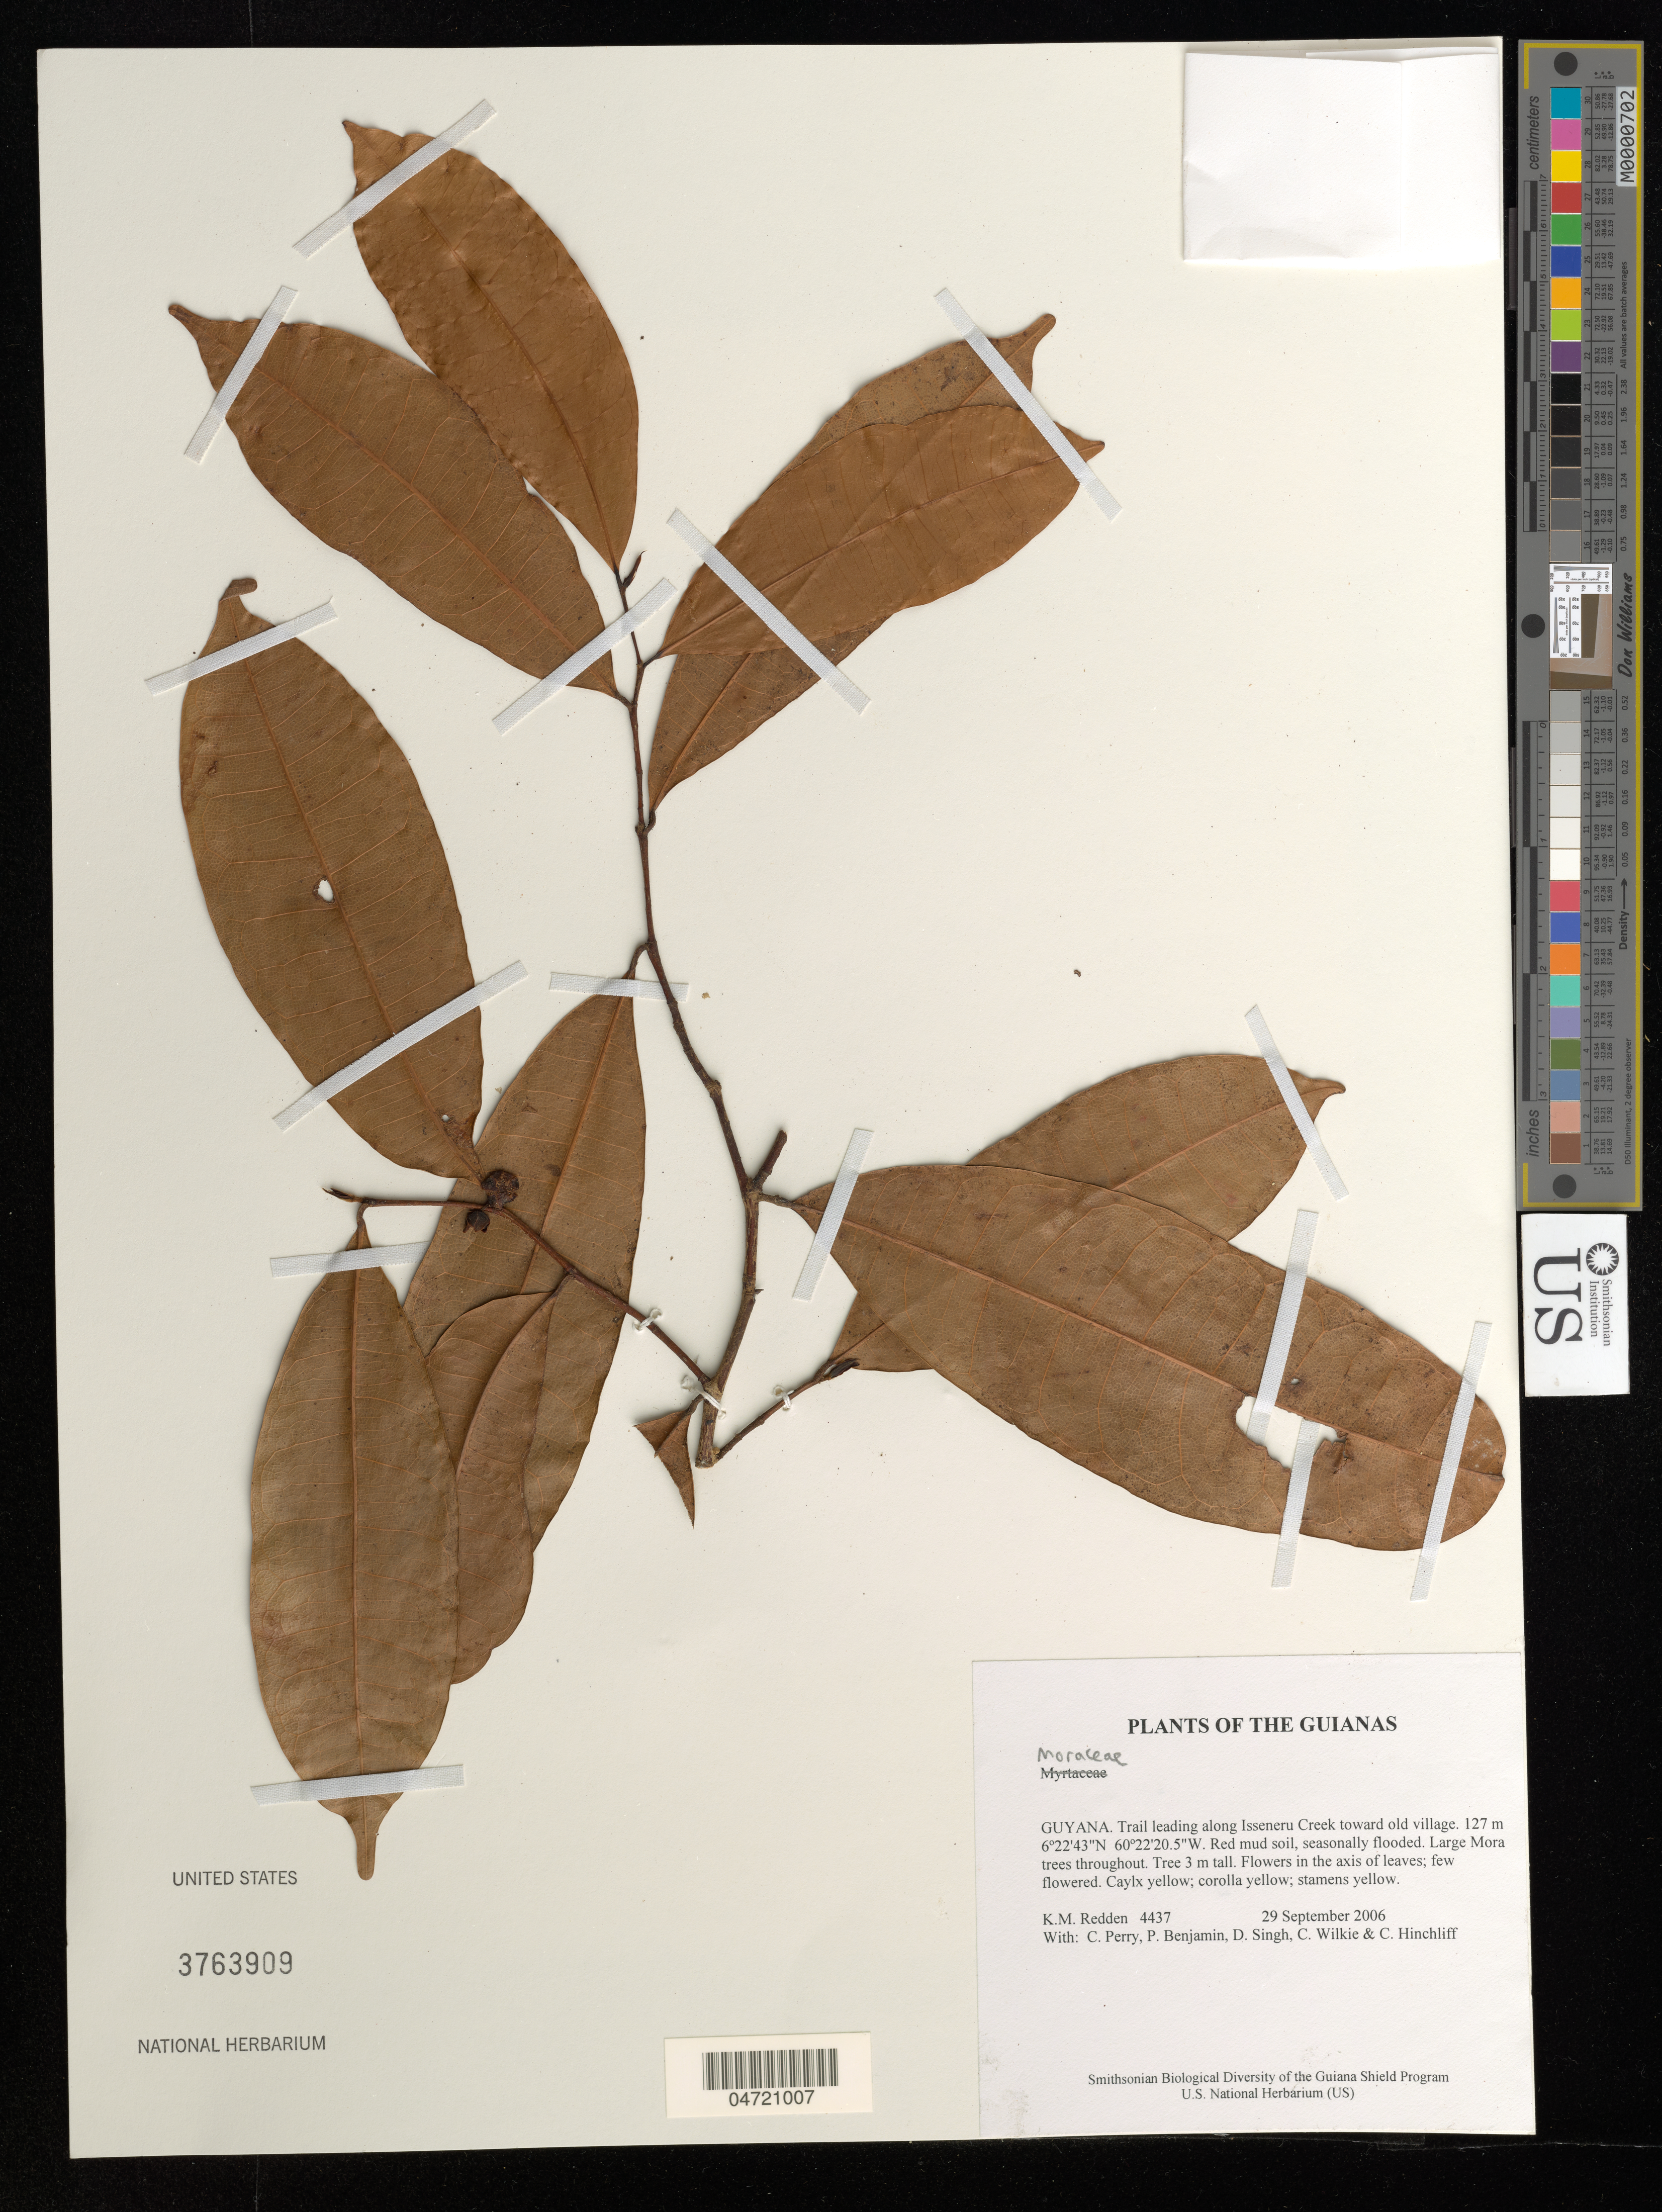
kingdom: Plantae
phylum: Tracheophyta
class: Magnoliopsida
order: Rosales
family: Moraceae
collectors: K. M. Redden, C. Perry, P. Benjamin, D. Singh, C. Wilkie & C. E. Hinchliff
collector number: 4437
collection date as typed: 29 September 2006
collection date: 2006-09-29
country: Guyana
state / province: Cuyuni-Mazaruni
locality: Trail leading along Isseneru Creek toward old village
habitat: Red mud soil, seasonally flooded. Large Mora trees throughout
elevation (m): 127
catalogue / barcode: US 3763909